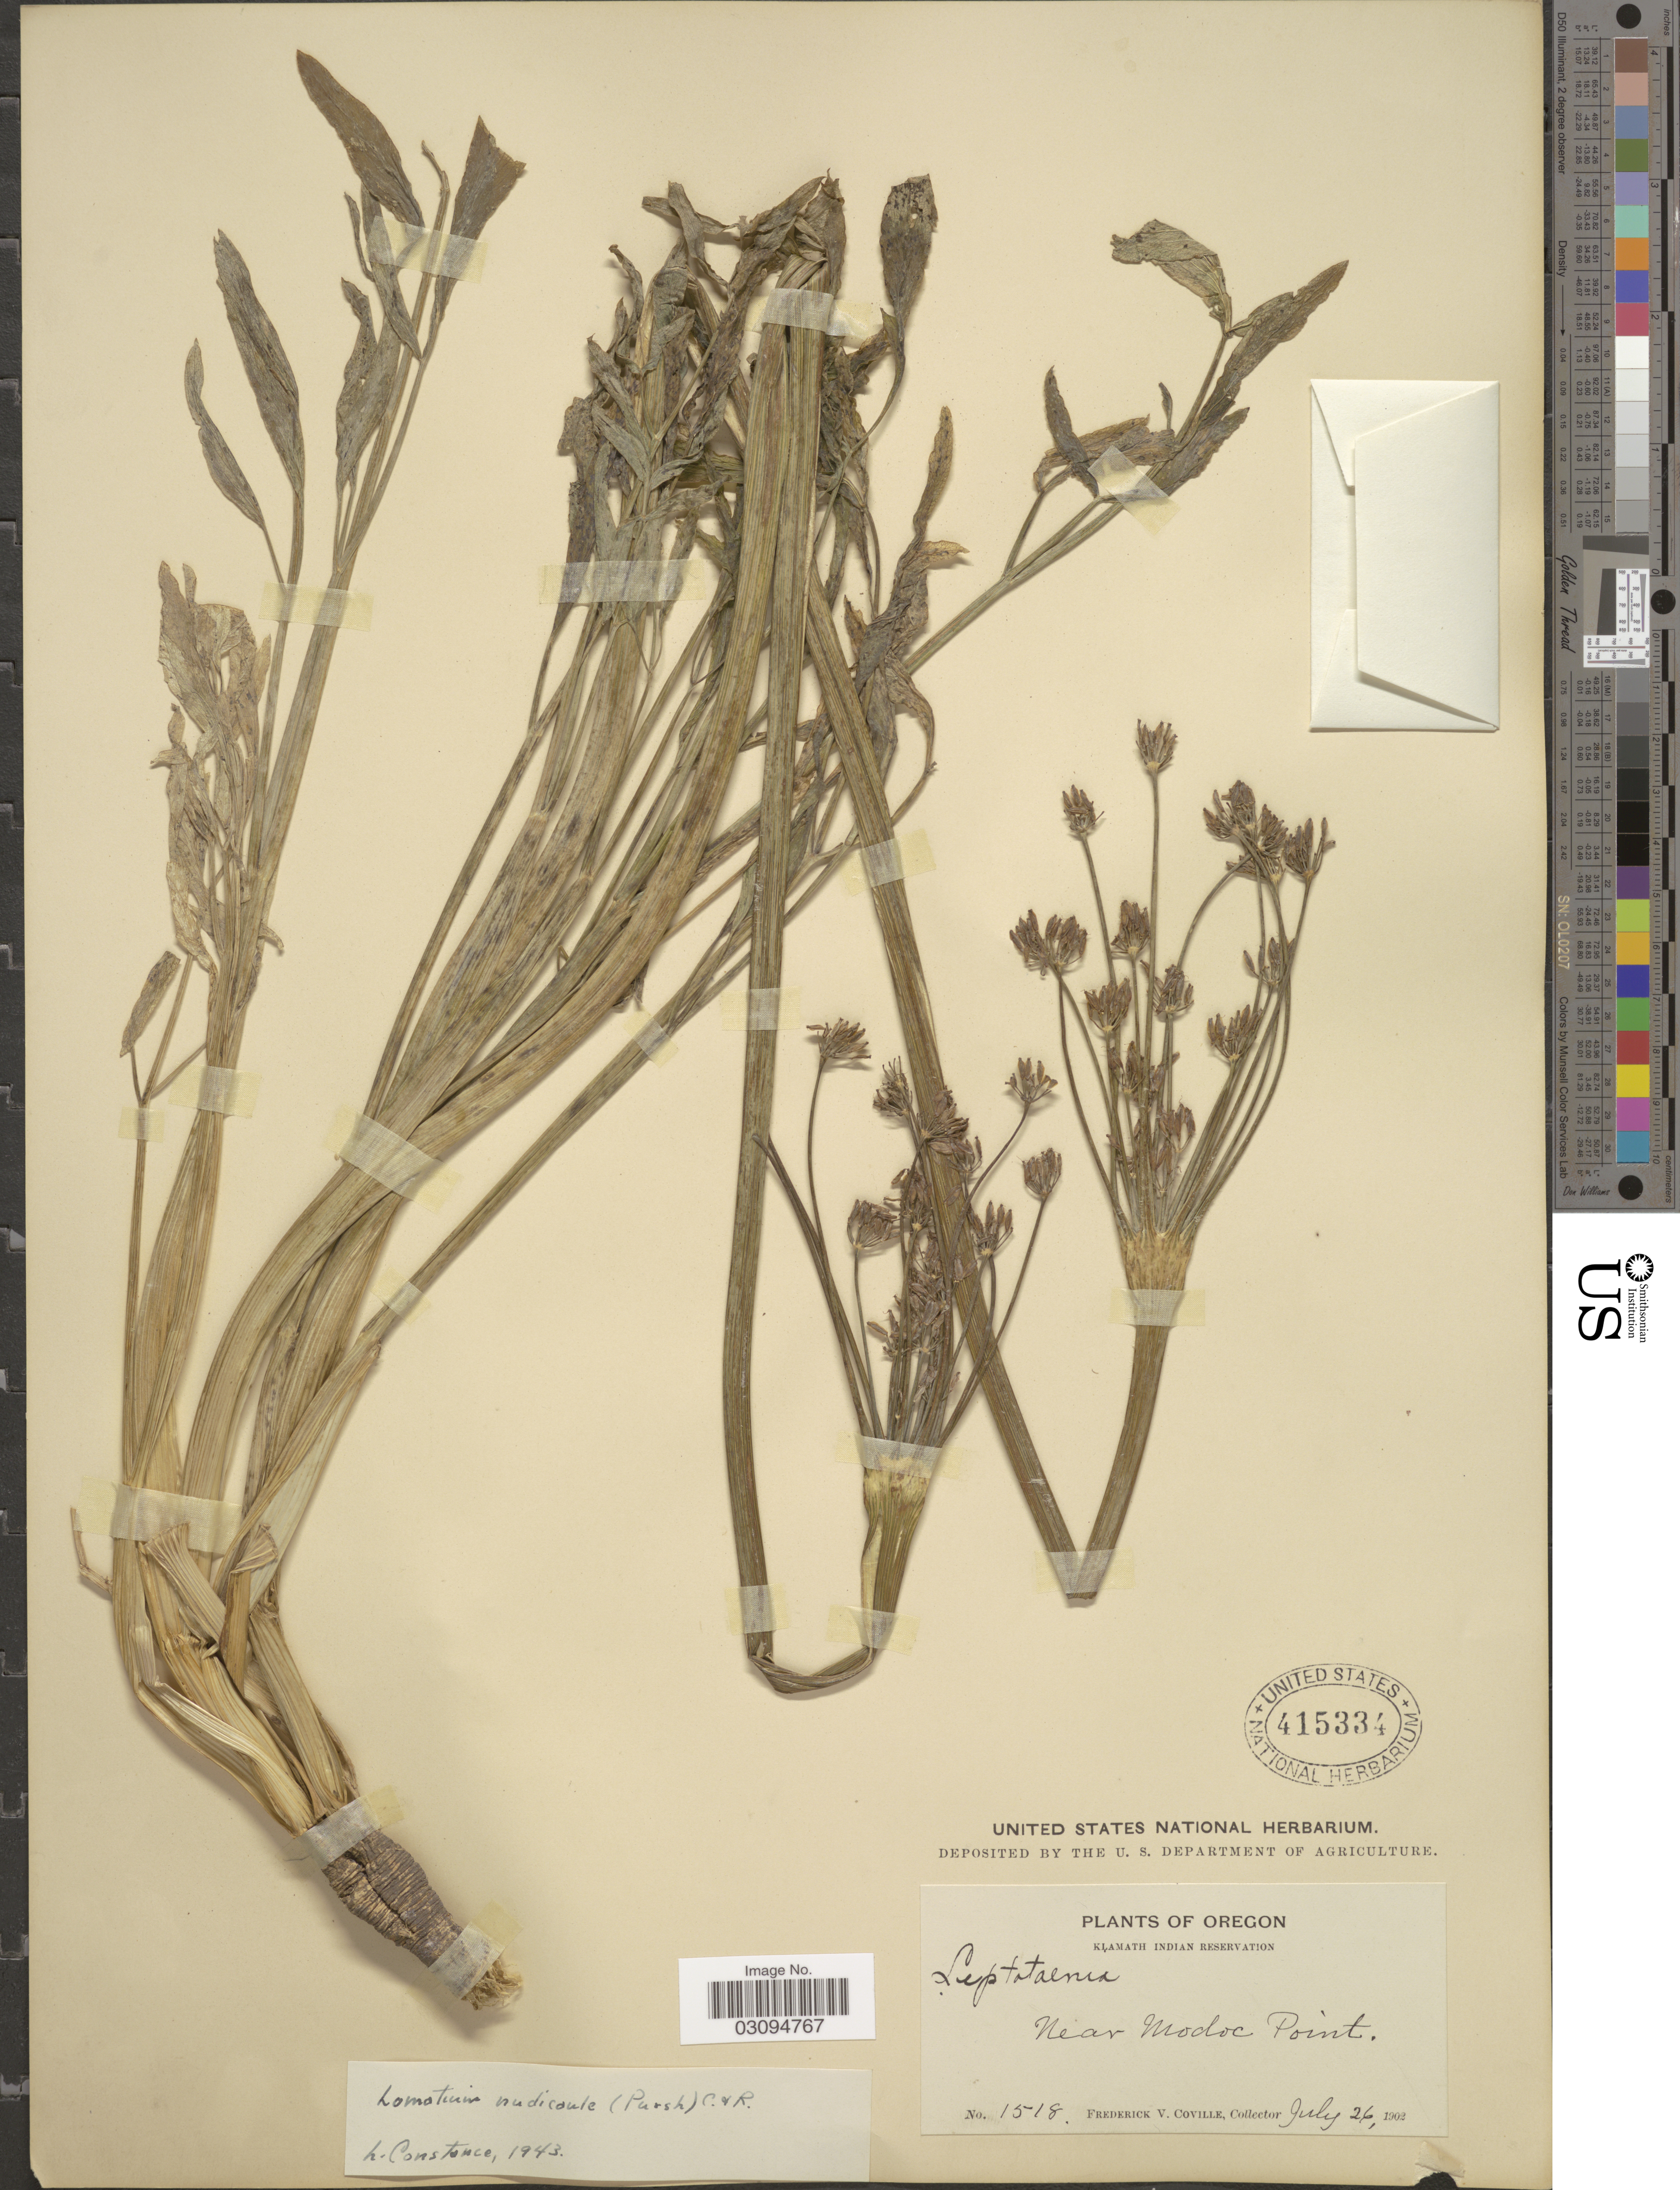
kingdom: Plantae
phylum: Tracheophyta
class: Magnoliopsida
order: Apiales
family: Apiaceae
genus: Lomatium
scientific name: Lomatium nudicaule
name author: (Pursh) J.M. Coult. & Rose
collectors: F. V. Coville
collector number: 1518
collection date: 1902-07-26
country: United States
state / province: Oregon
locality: Klamath Indian Reservation. Near Modoc Point.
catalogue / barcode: US 415334